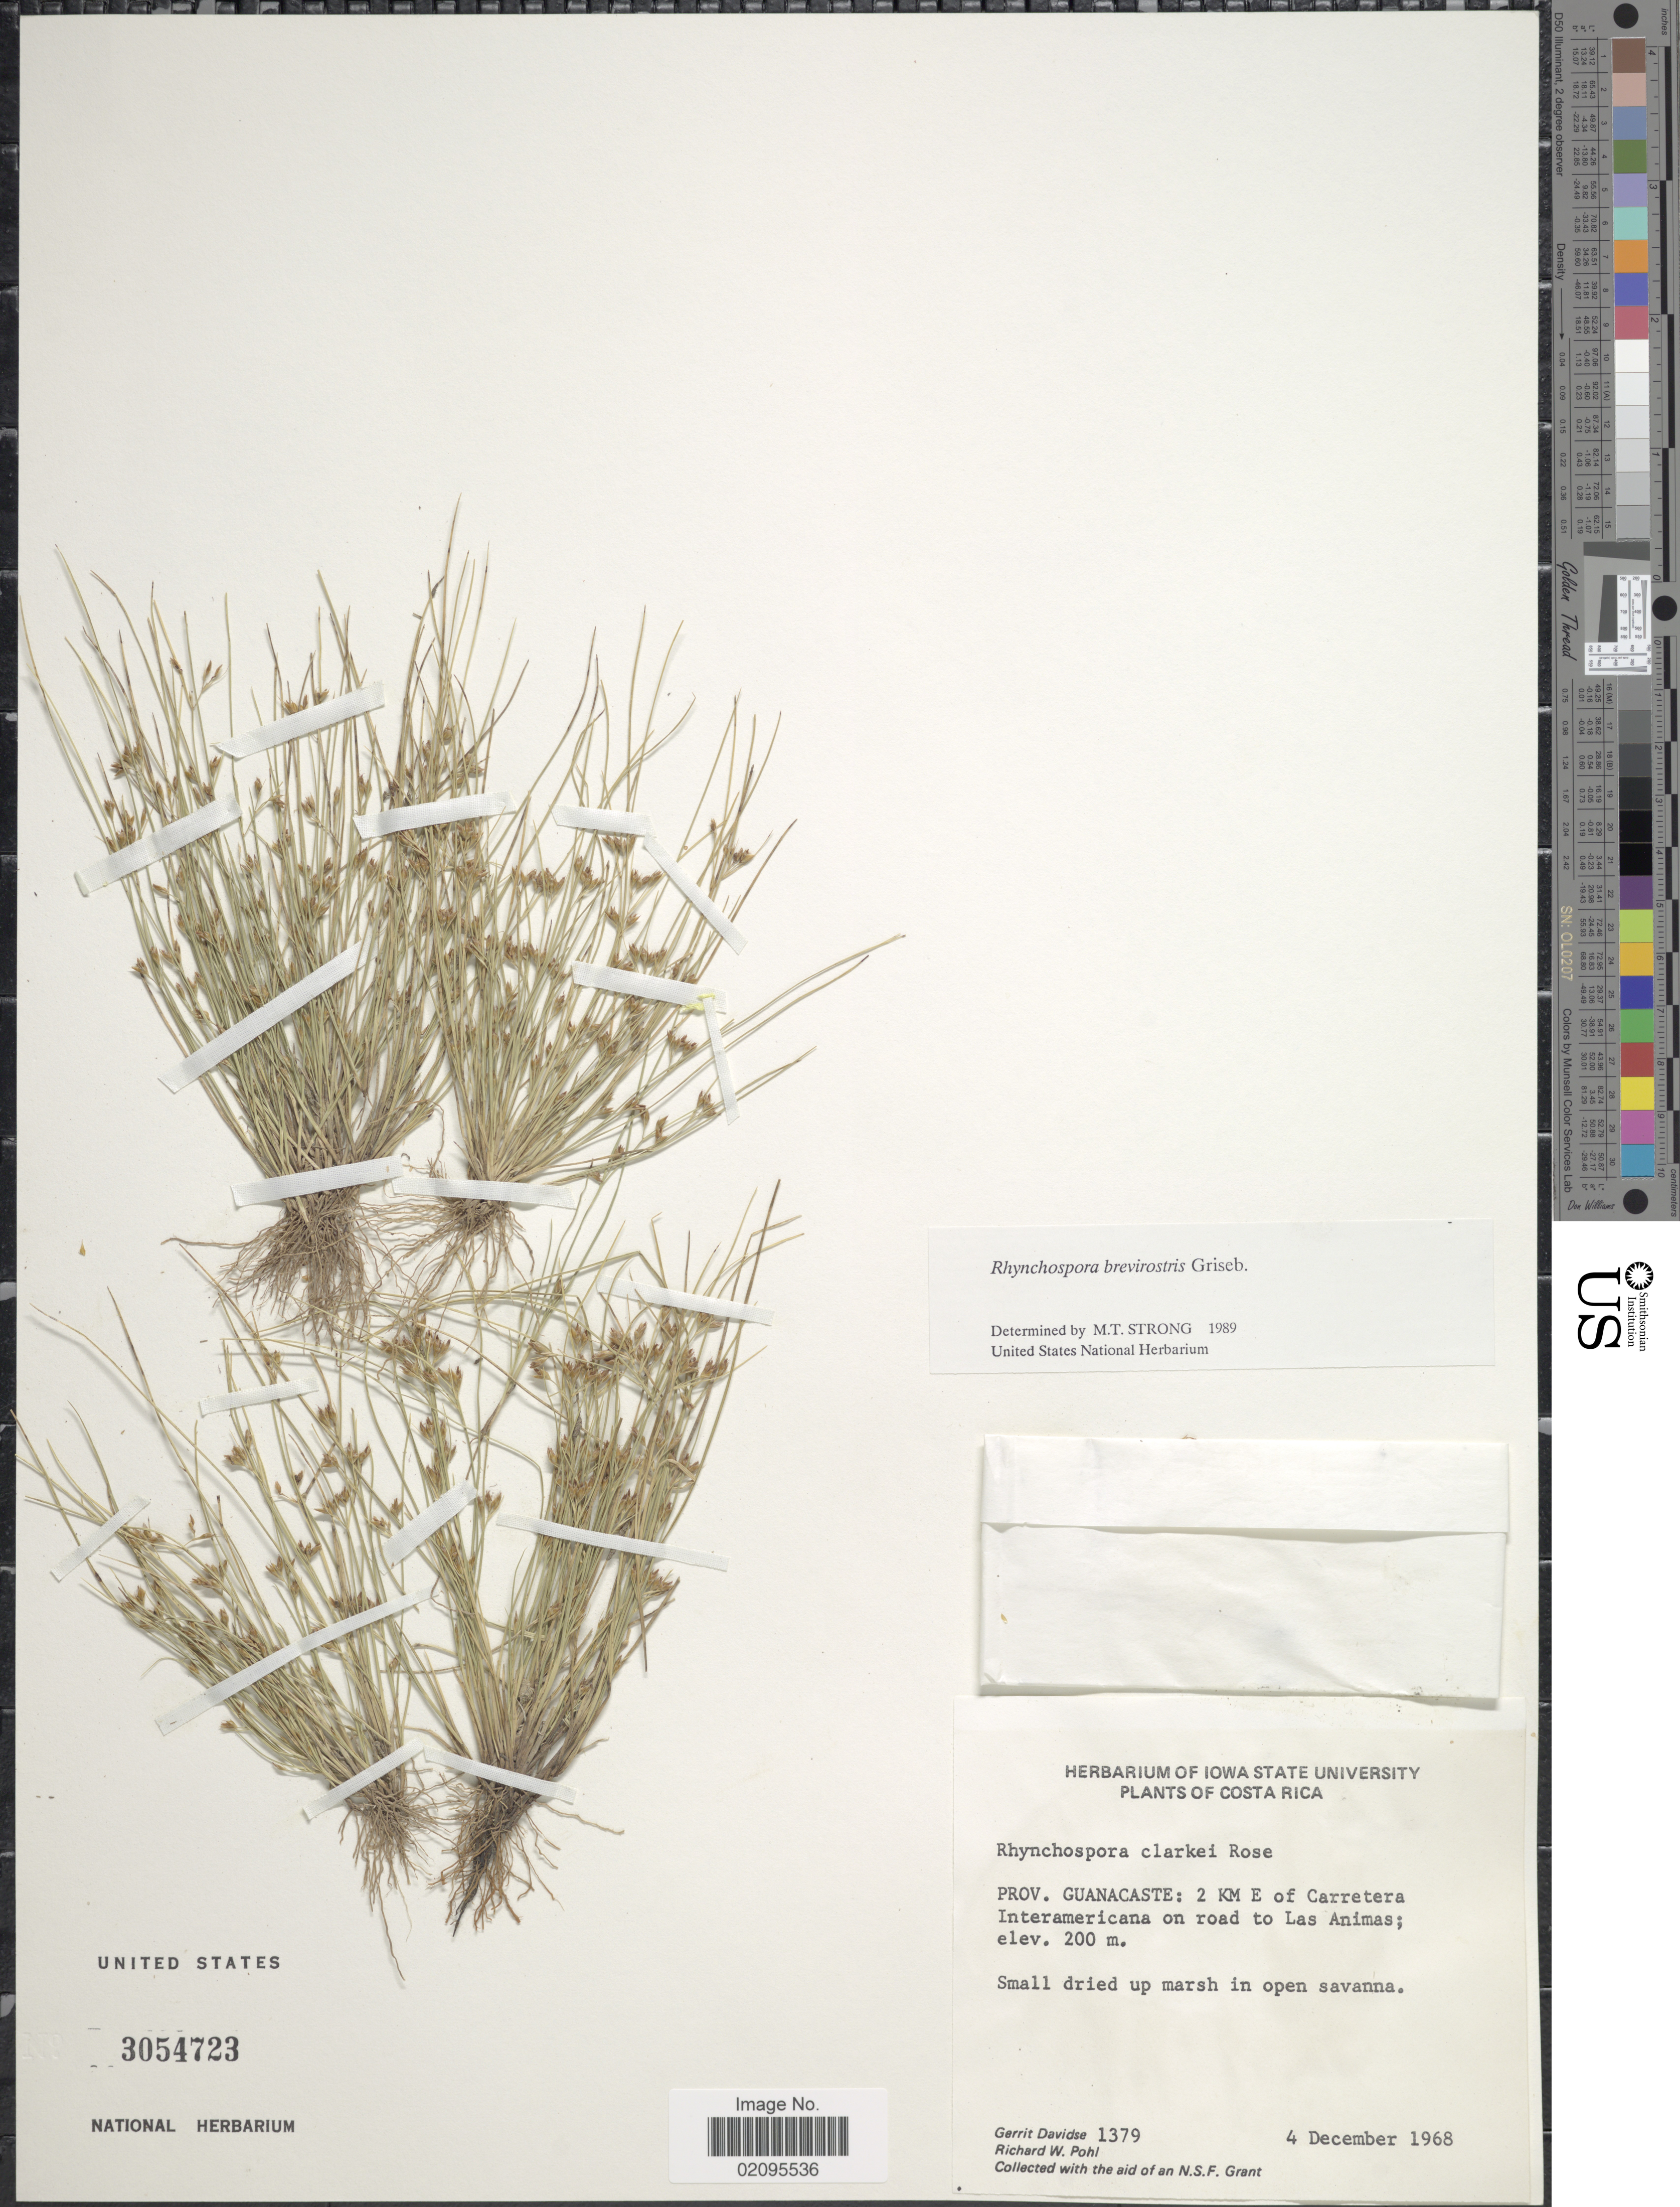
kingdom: Plantae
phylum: Tracheophyta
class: Liliopsida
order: Poales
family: Cyperaceae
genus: Rhynchospora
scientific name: Rhynchospora brevirostris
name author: Griseb.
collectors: G. Davidse & R. W. Pohl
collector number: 1379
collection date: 1968-12-04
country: Costa Rica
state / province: Guanacaste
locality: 2 KM E of Carretera Interamericana on road to Las Animas.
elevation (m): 200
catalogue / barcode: US 3054723